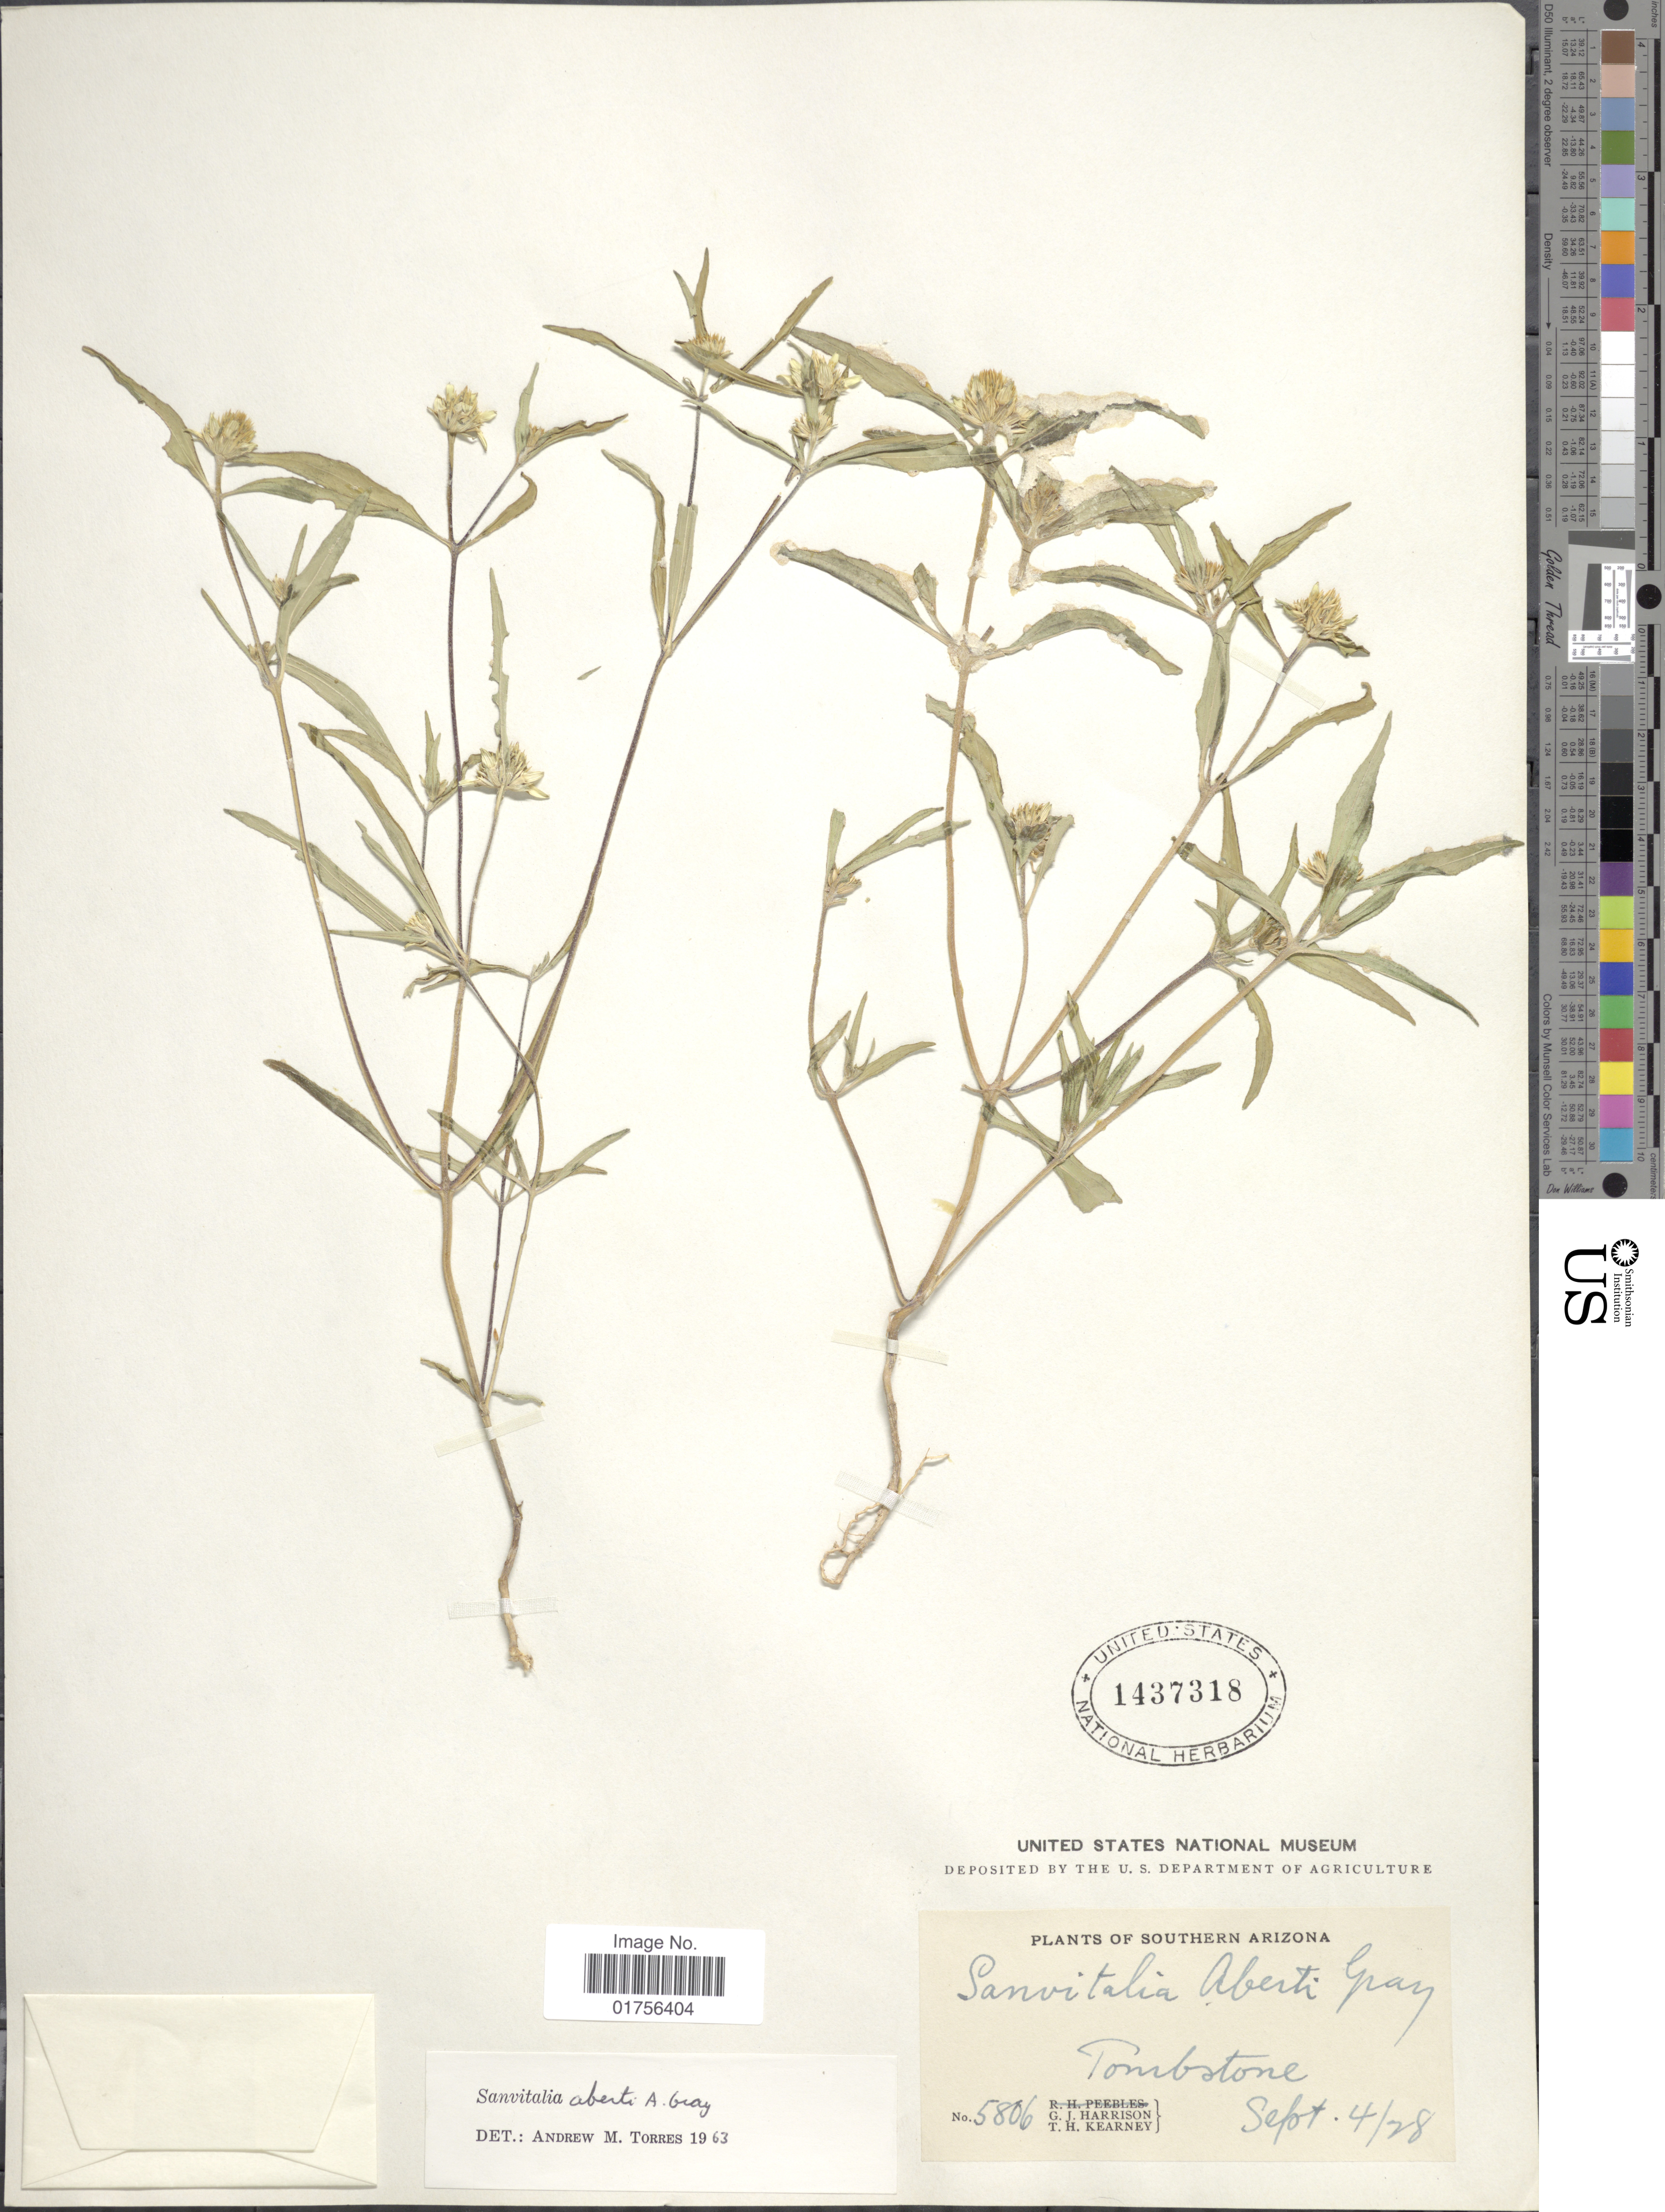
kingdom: Plantae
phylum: Tracheophyta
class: Magnoliopsida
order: Asterales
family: Asteraceae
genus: Sanvitalia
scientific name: Sanvitalia aberti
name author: A. Gray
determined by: Skibicki, Samuel V.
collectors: G. J. Harrison & T. H. Kearney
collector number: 5806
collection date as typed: Transcribed d/m/y: 4/9/28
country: United States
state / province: Arizona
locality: Southern Arizona, Tombstone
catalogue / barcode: US 1437318